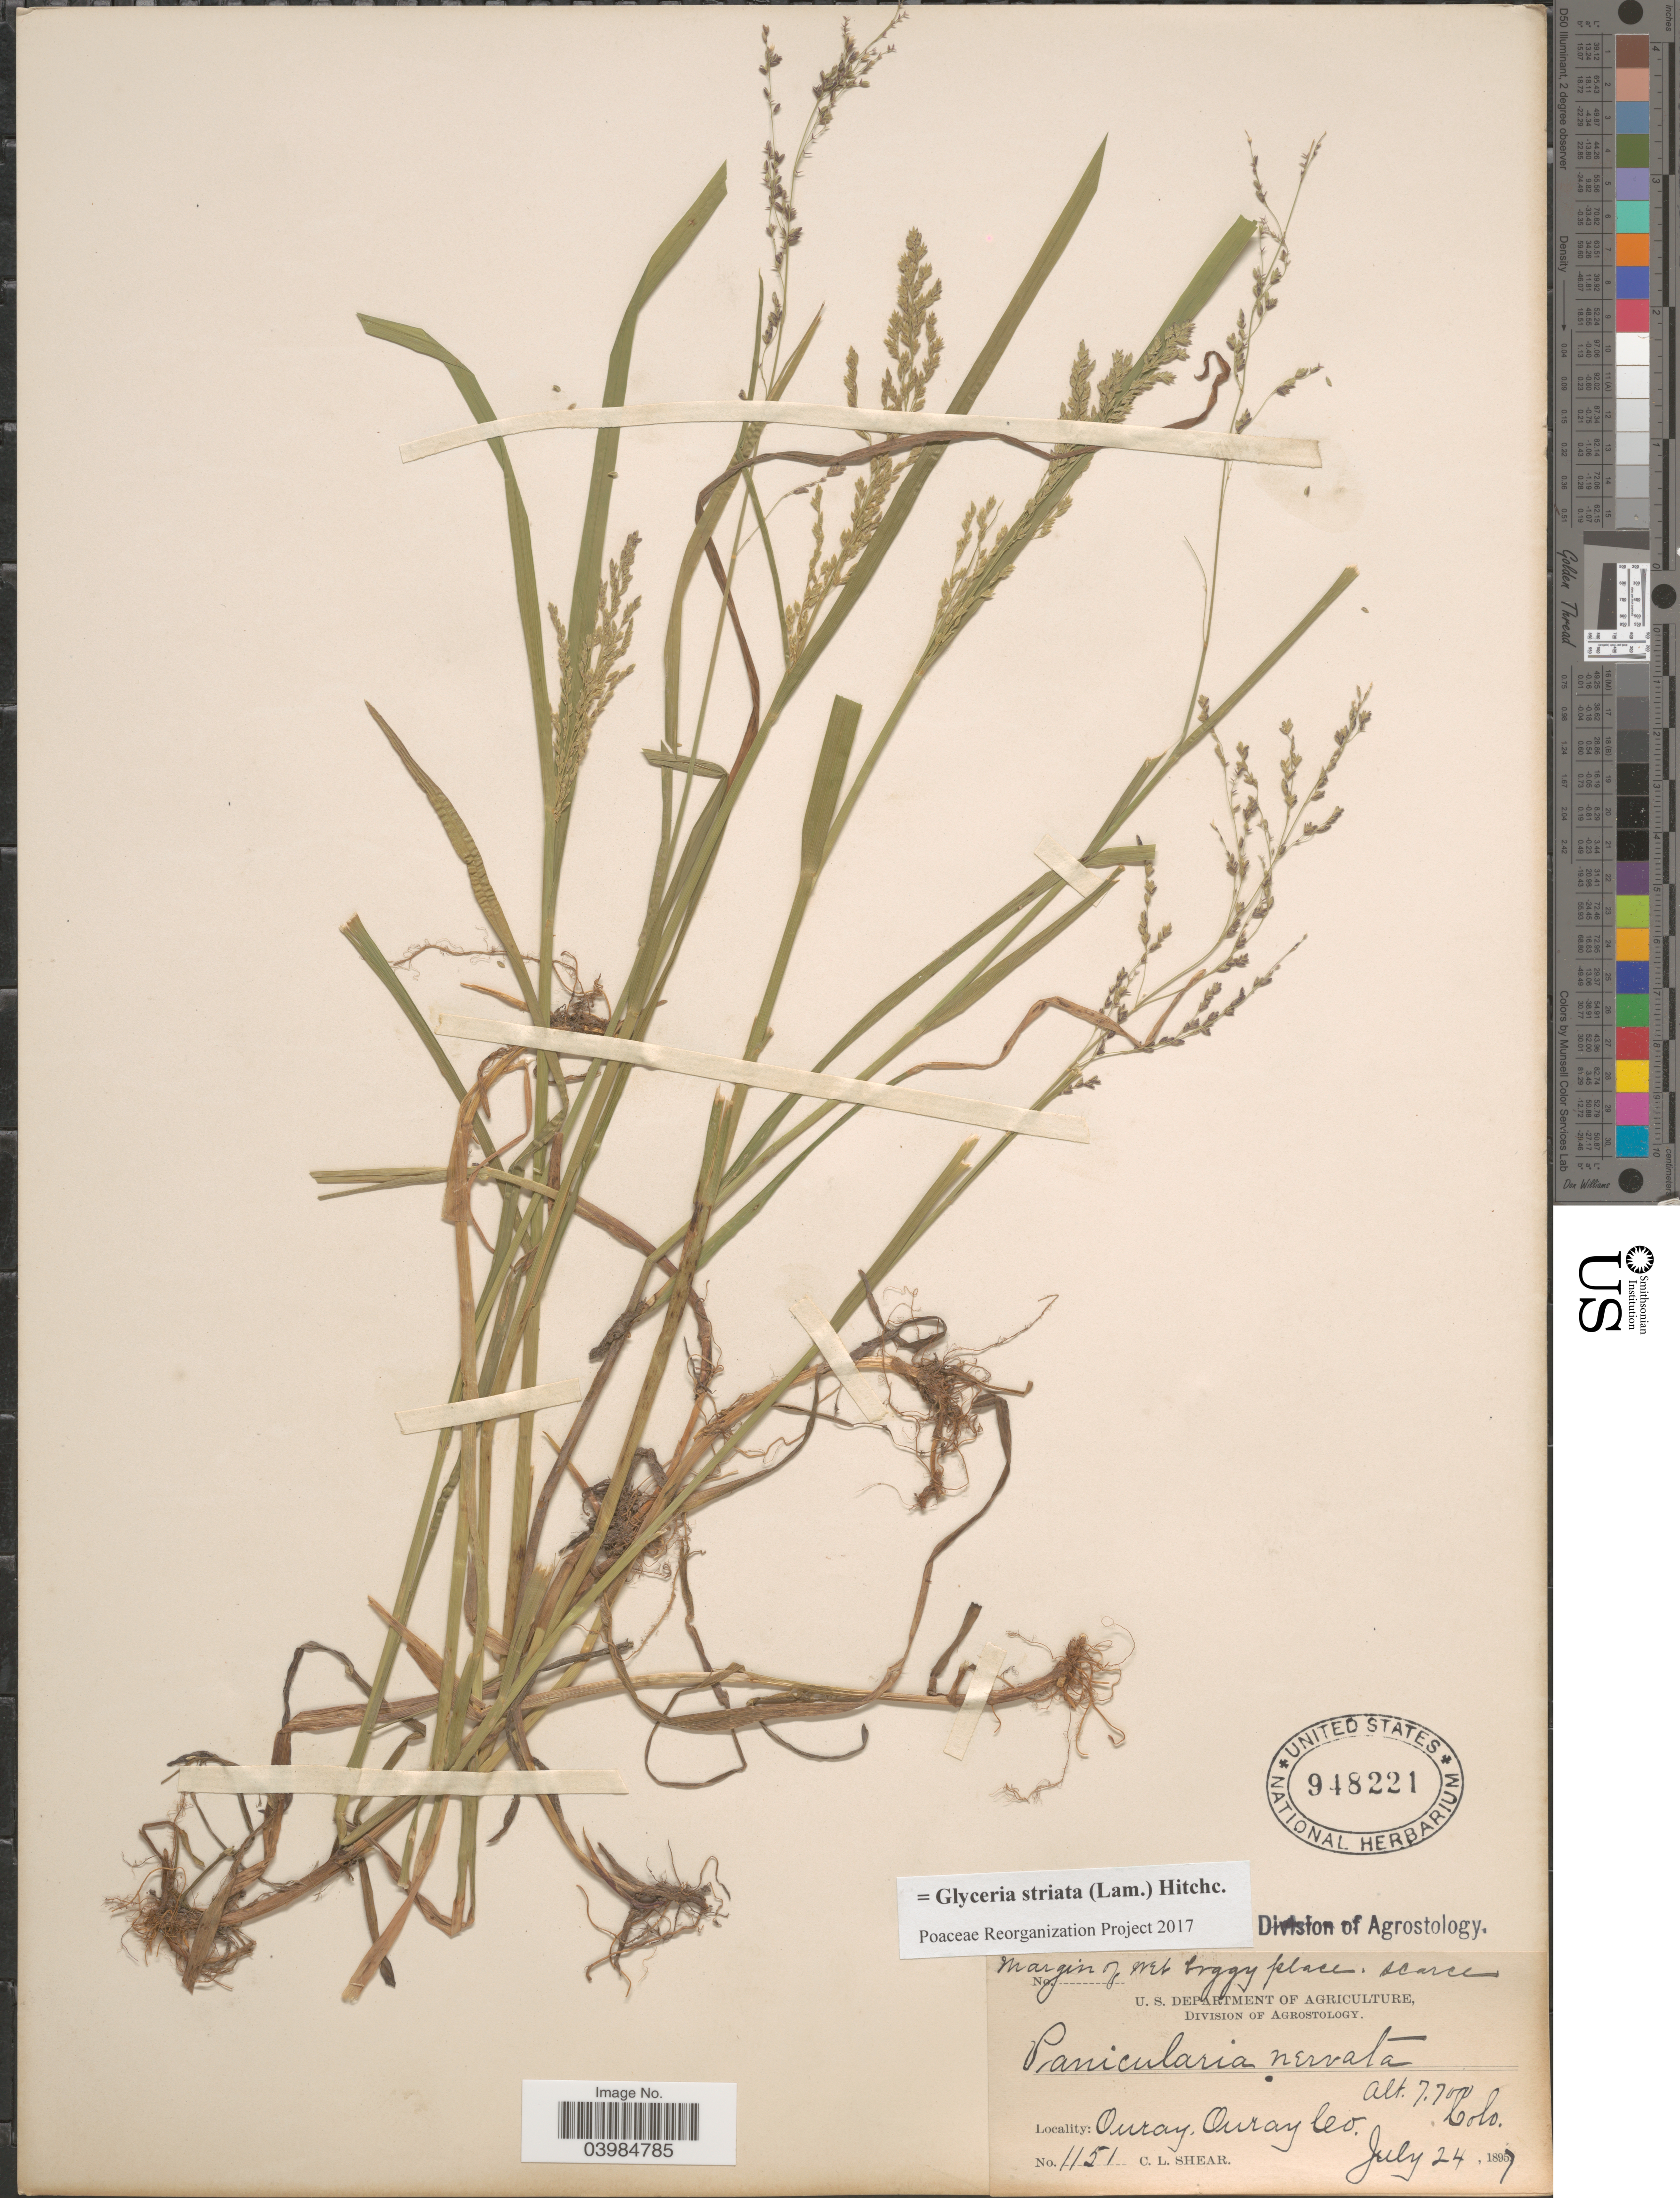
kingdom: Plantae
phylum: Tracheophyta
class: Liliopsida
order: Poales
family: Poaceae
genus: Glyceria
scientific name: Glyceria striata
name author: (Lam.) Hitchc.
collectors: C. L. Shear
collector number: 1151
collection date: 1897-07-24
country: United States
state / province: Colorado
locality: Ouray, Ouray Co.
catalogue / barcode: US 948221